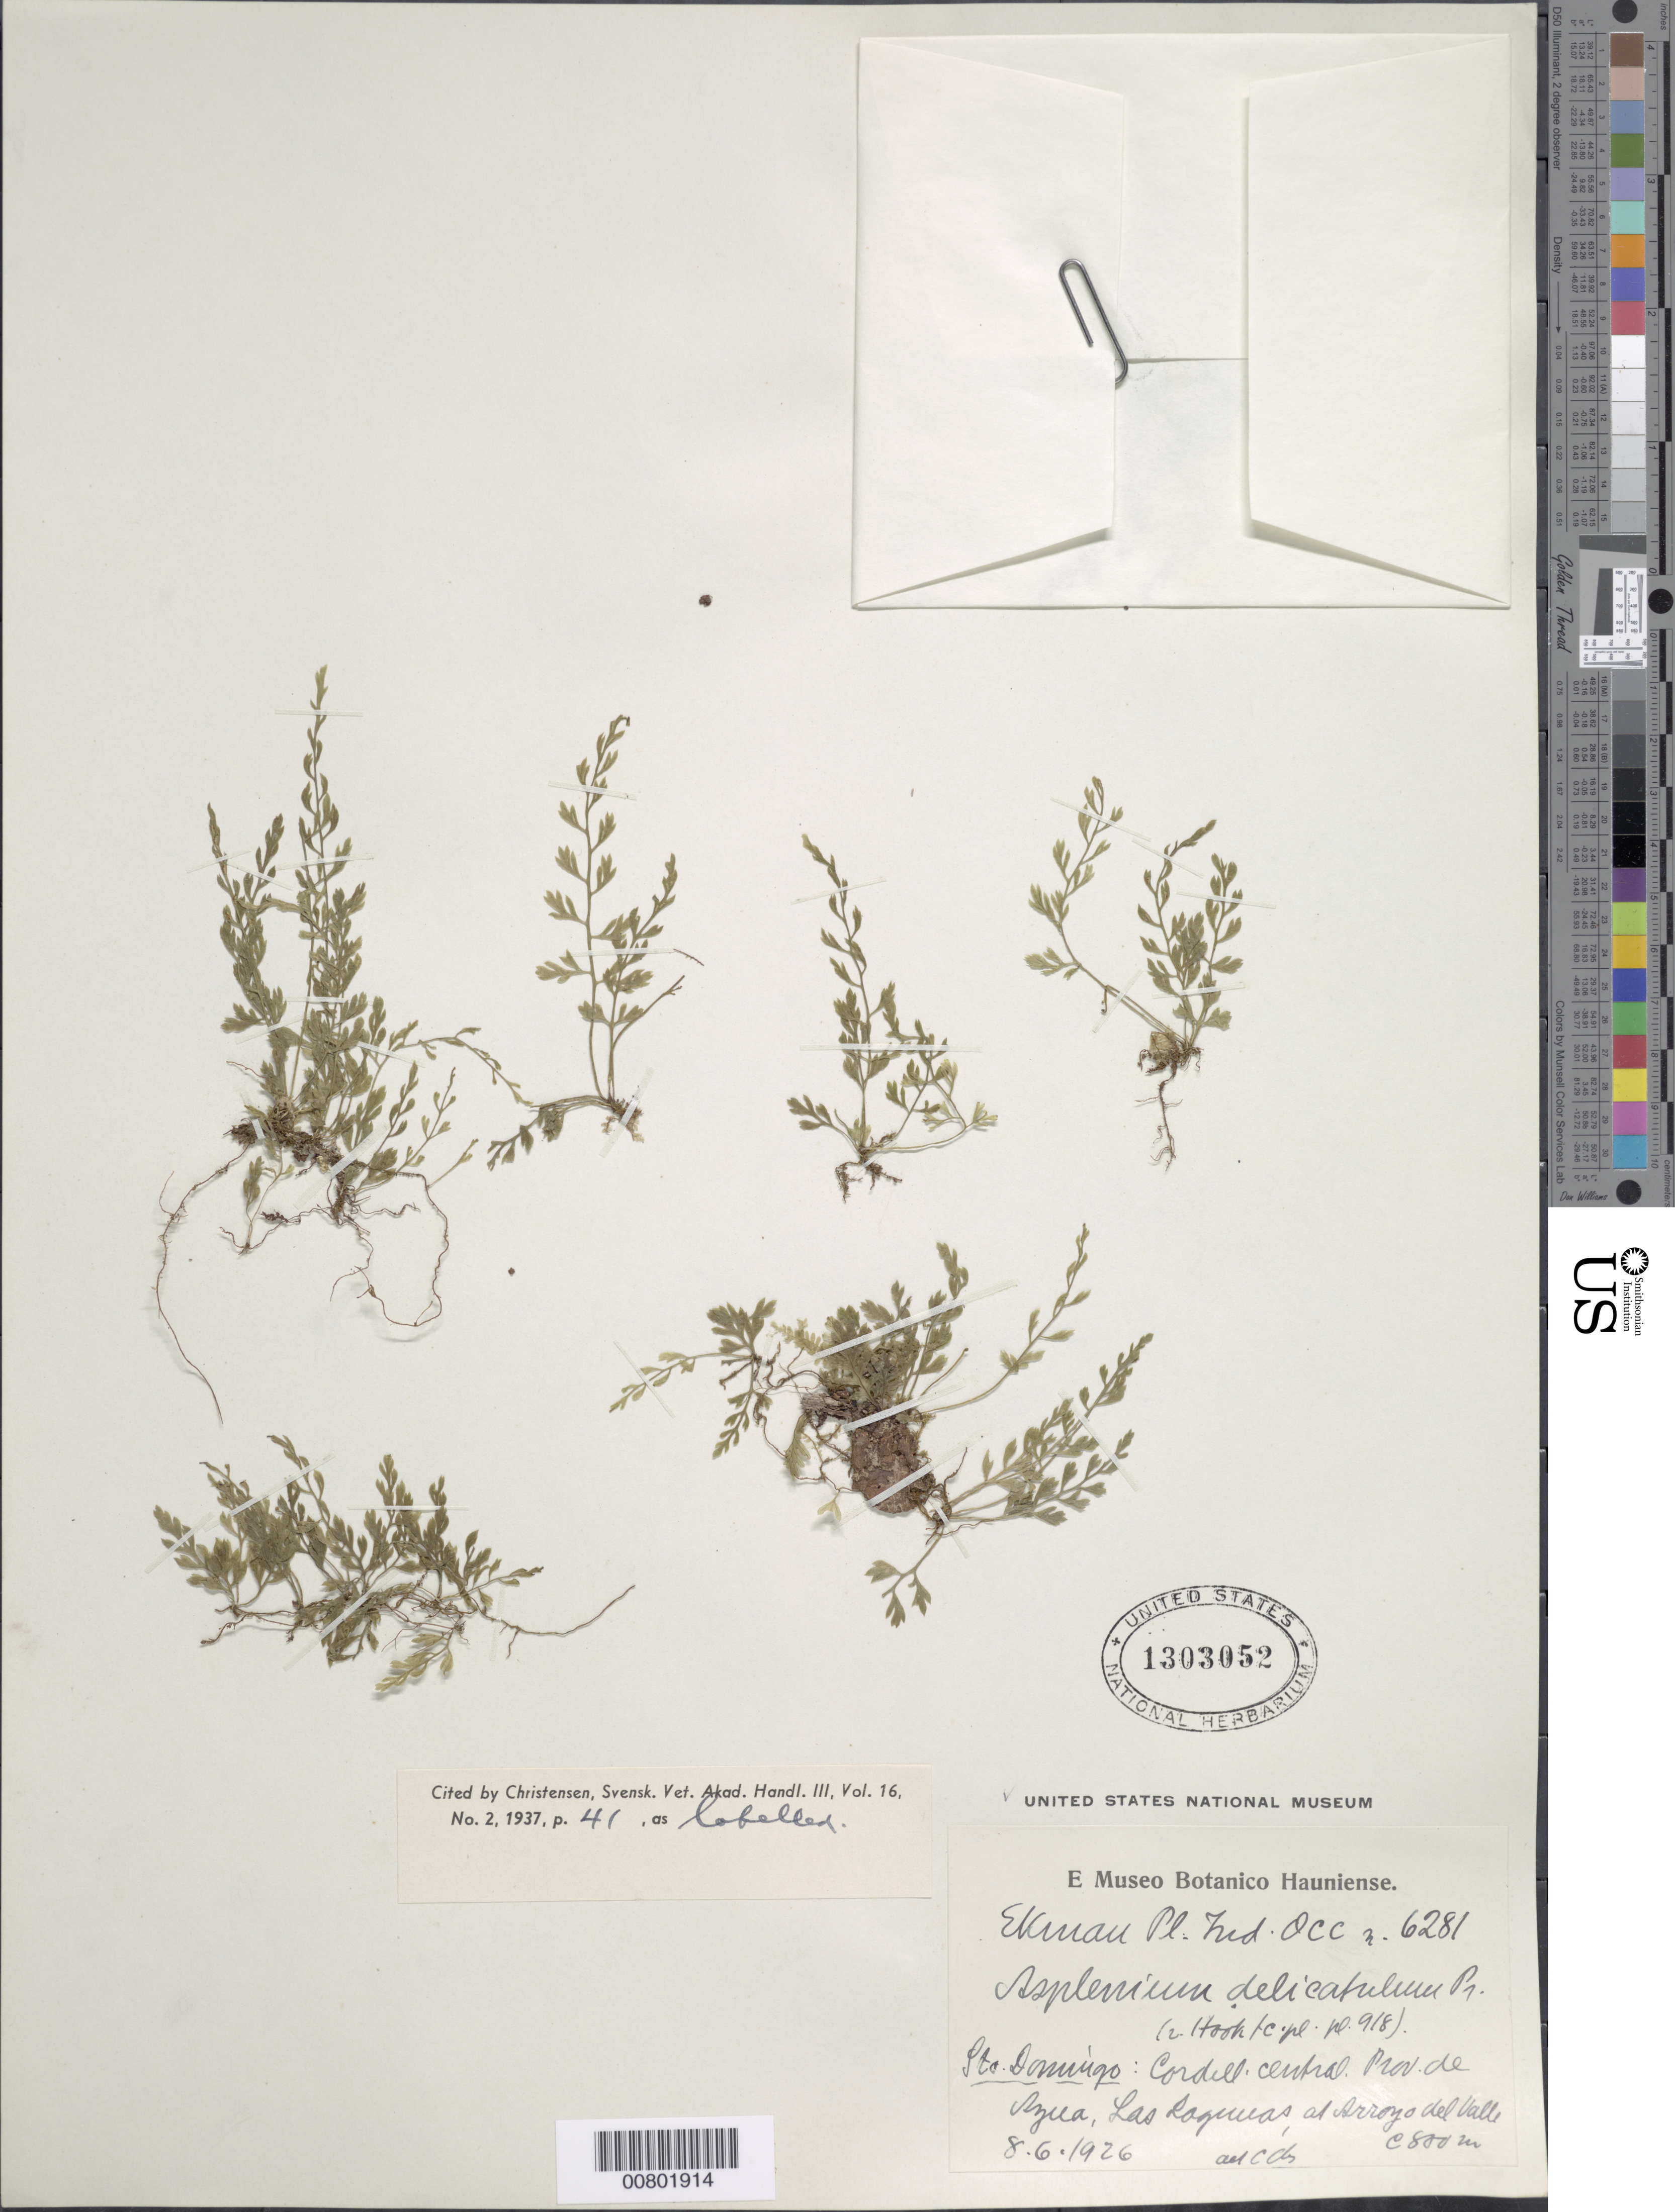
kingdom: Plantae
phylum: Tracheophyta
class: Polypodiopsida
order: Polypodiales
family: Aspleniaceae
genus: Asplenium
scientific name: Asplenium delicatulum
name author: C. Presl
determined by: Christensen, C. F. A.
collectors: E. L. Ekman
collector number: H 6281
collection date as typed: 08 Jun 1926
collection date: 1926-06-08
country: Dominican Republic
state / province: Azua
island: Hispaniola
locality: Cordillera Central, Las Lagunas, at Arroyo del Valle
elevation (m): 800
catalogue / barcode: US 1303052